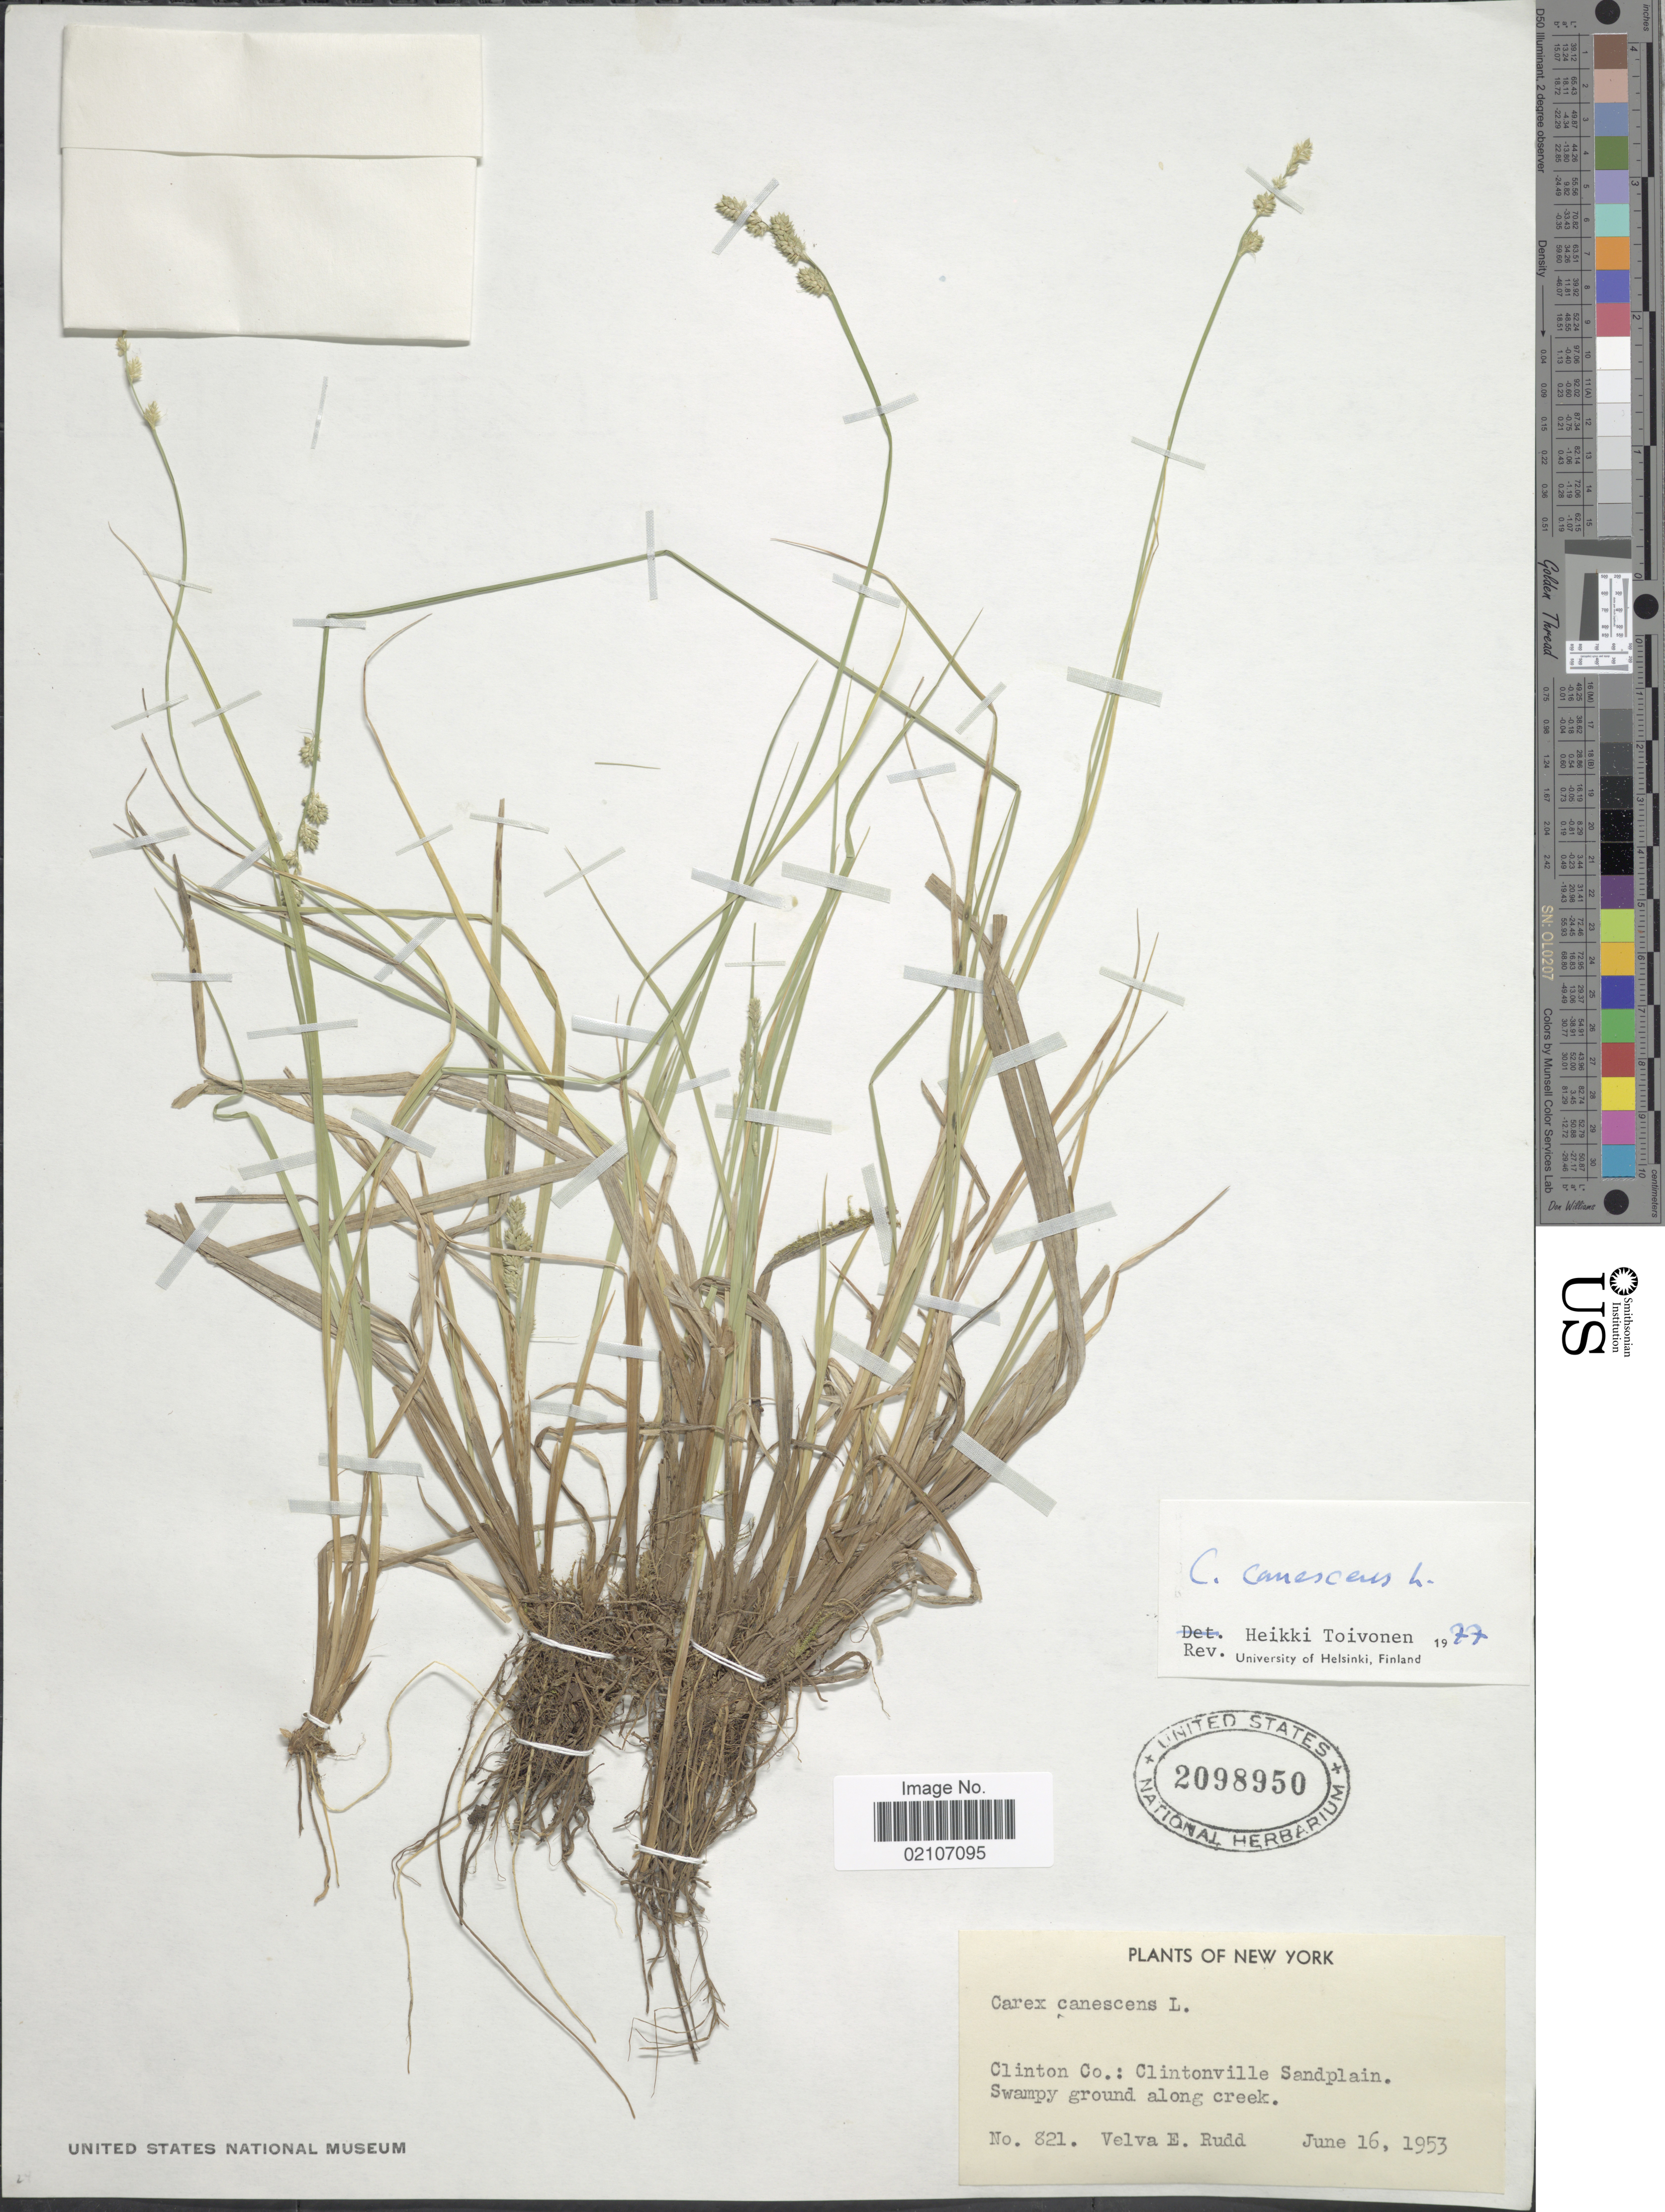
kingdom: Plantae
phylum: Tracheophyta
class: Liliopsida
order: Poales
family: Cyperaceae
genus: Carex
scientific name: Carex canescens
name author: L.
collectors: V. E. Rudd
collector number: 821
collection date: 1953-06-16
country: United States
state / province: New York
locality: Clinton Co.: Clintonville Sandplain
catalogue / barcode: US 2098950